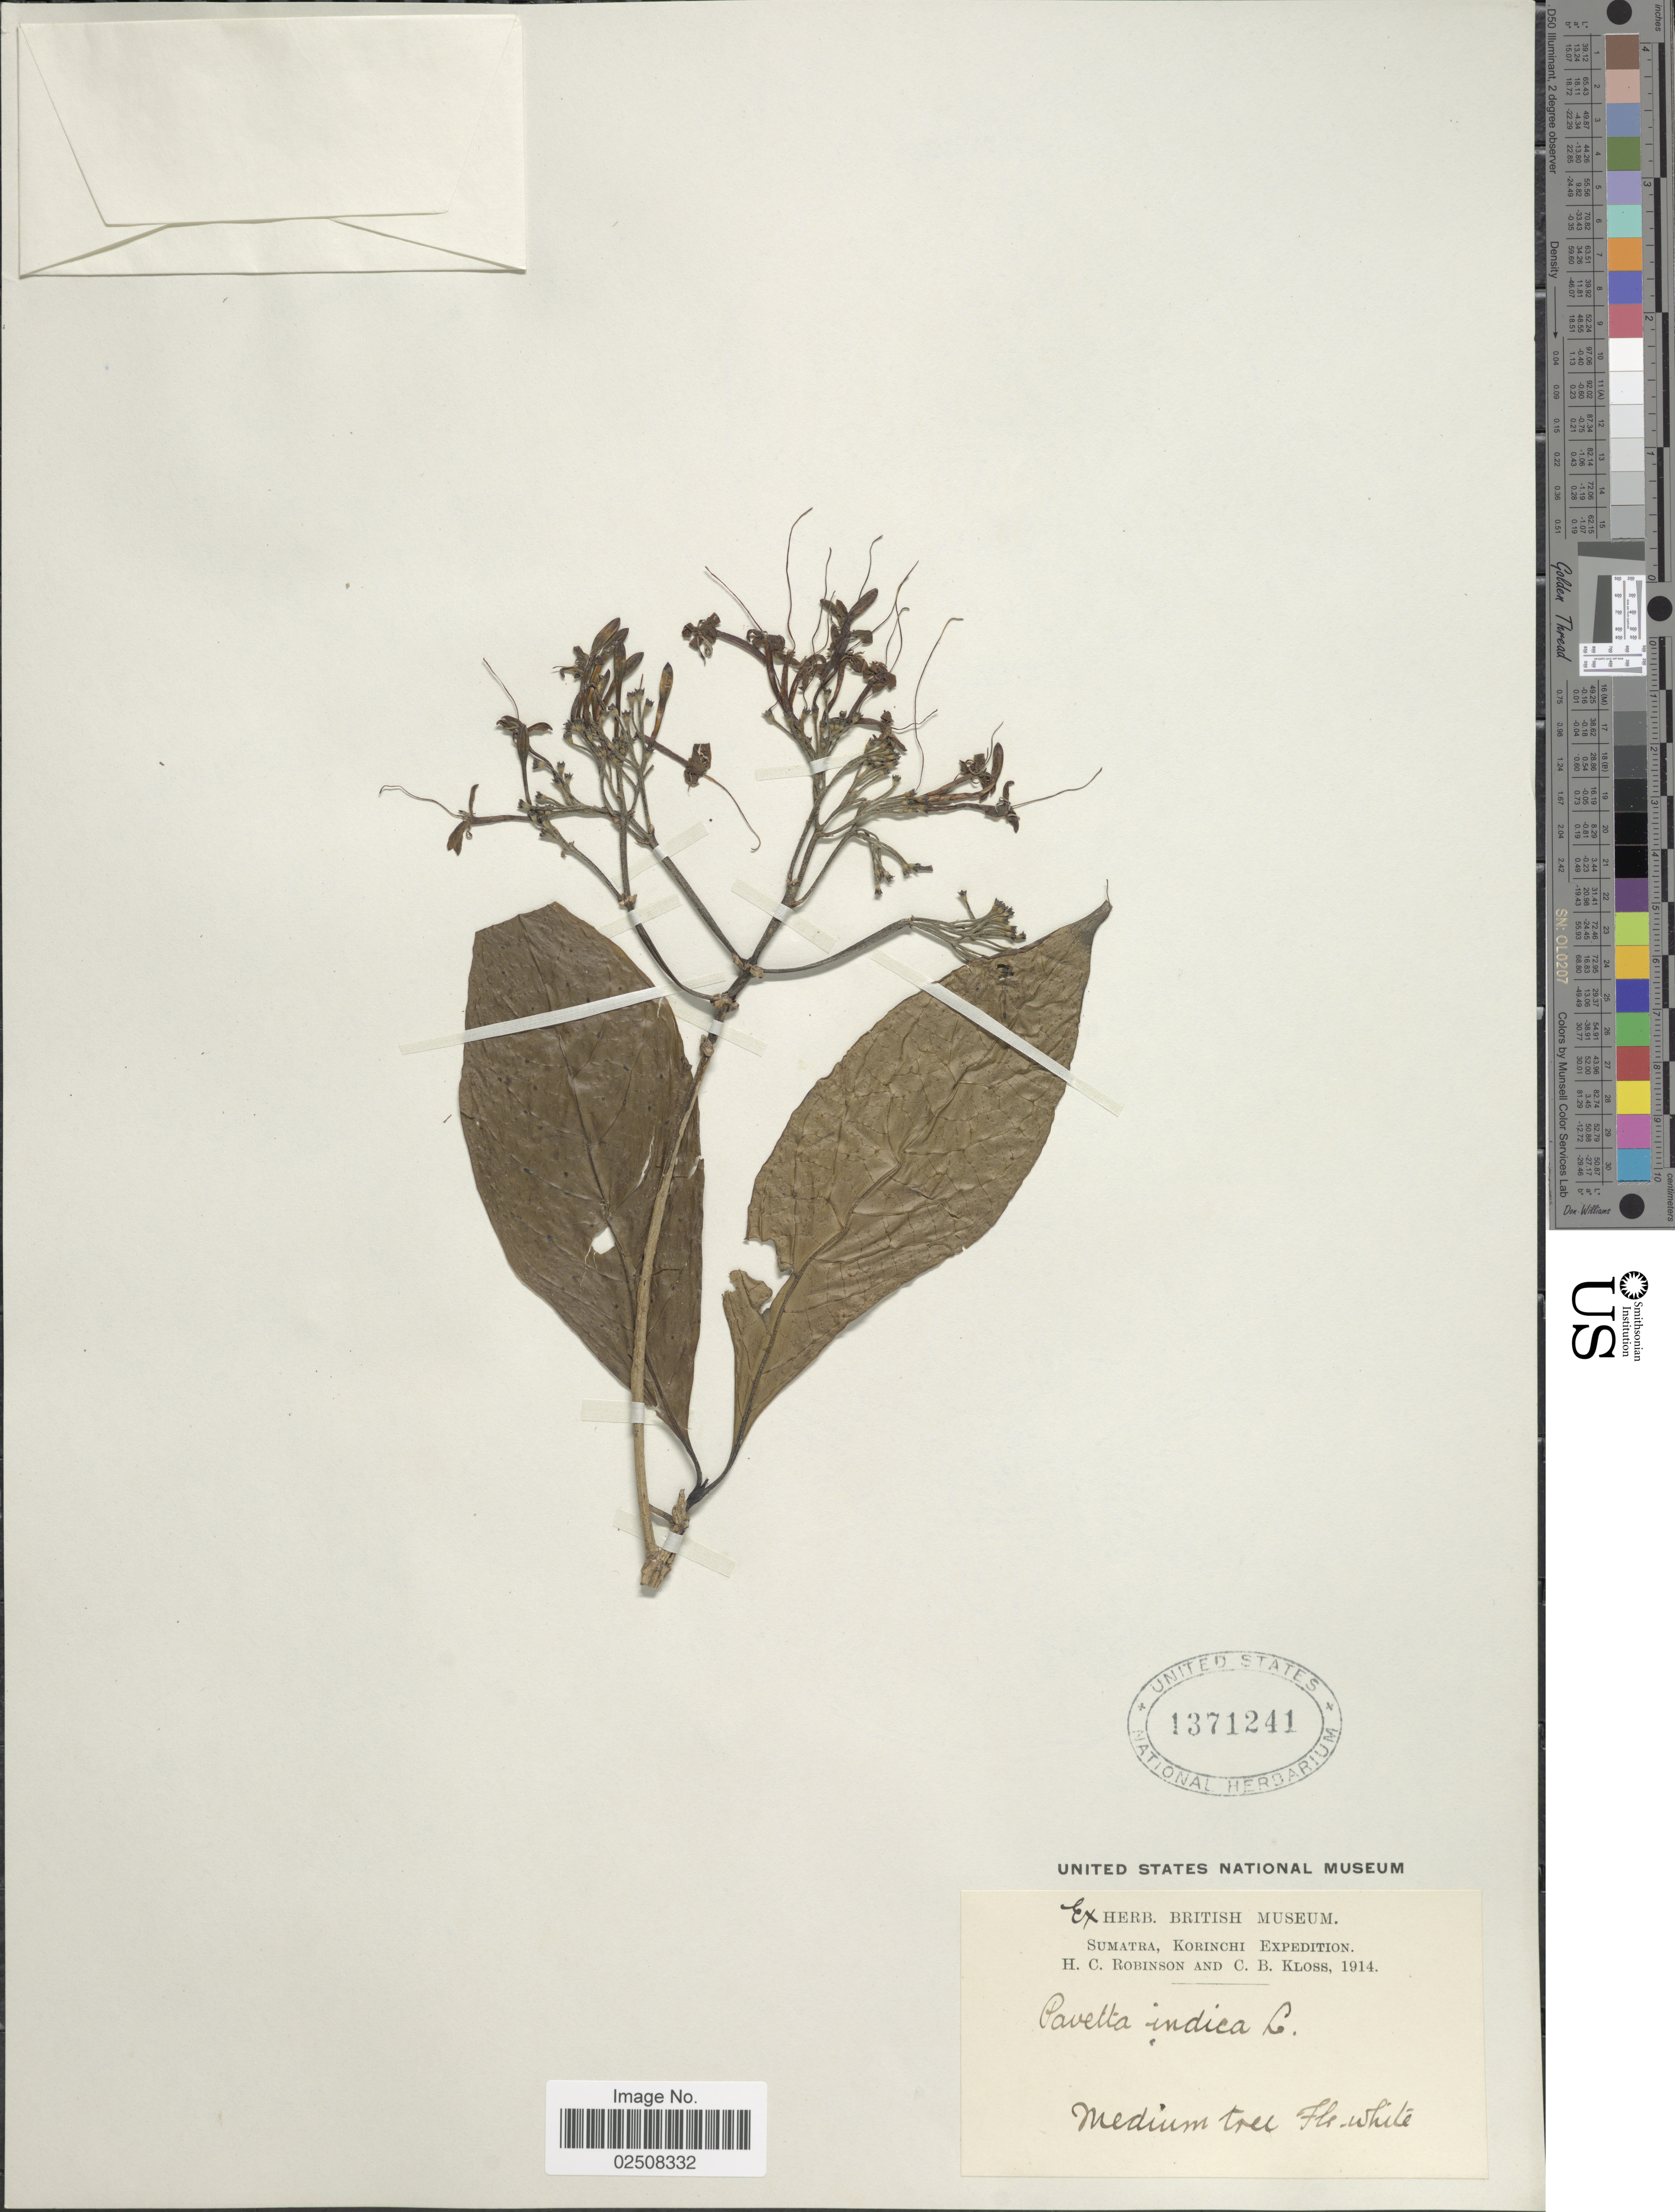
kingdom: Plantae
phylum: Tracheophyta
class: Magnoliopsida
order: Gentianales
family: Rubiaceae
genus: Pavetta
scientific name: Pavetta indica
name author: L.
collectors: H. C. Robinson & C. Kloss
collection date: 1914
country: Indonesia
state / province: Sumatra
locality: Korinchi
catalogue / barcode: US 1371241